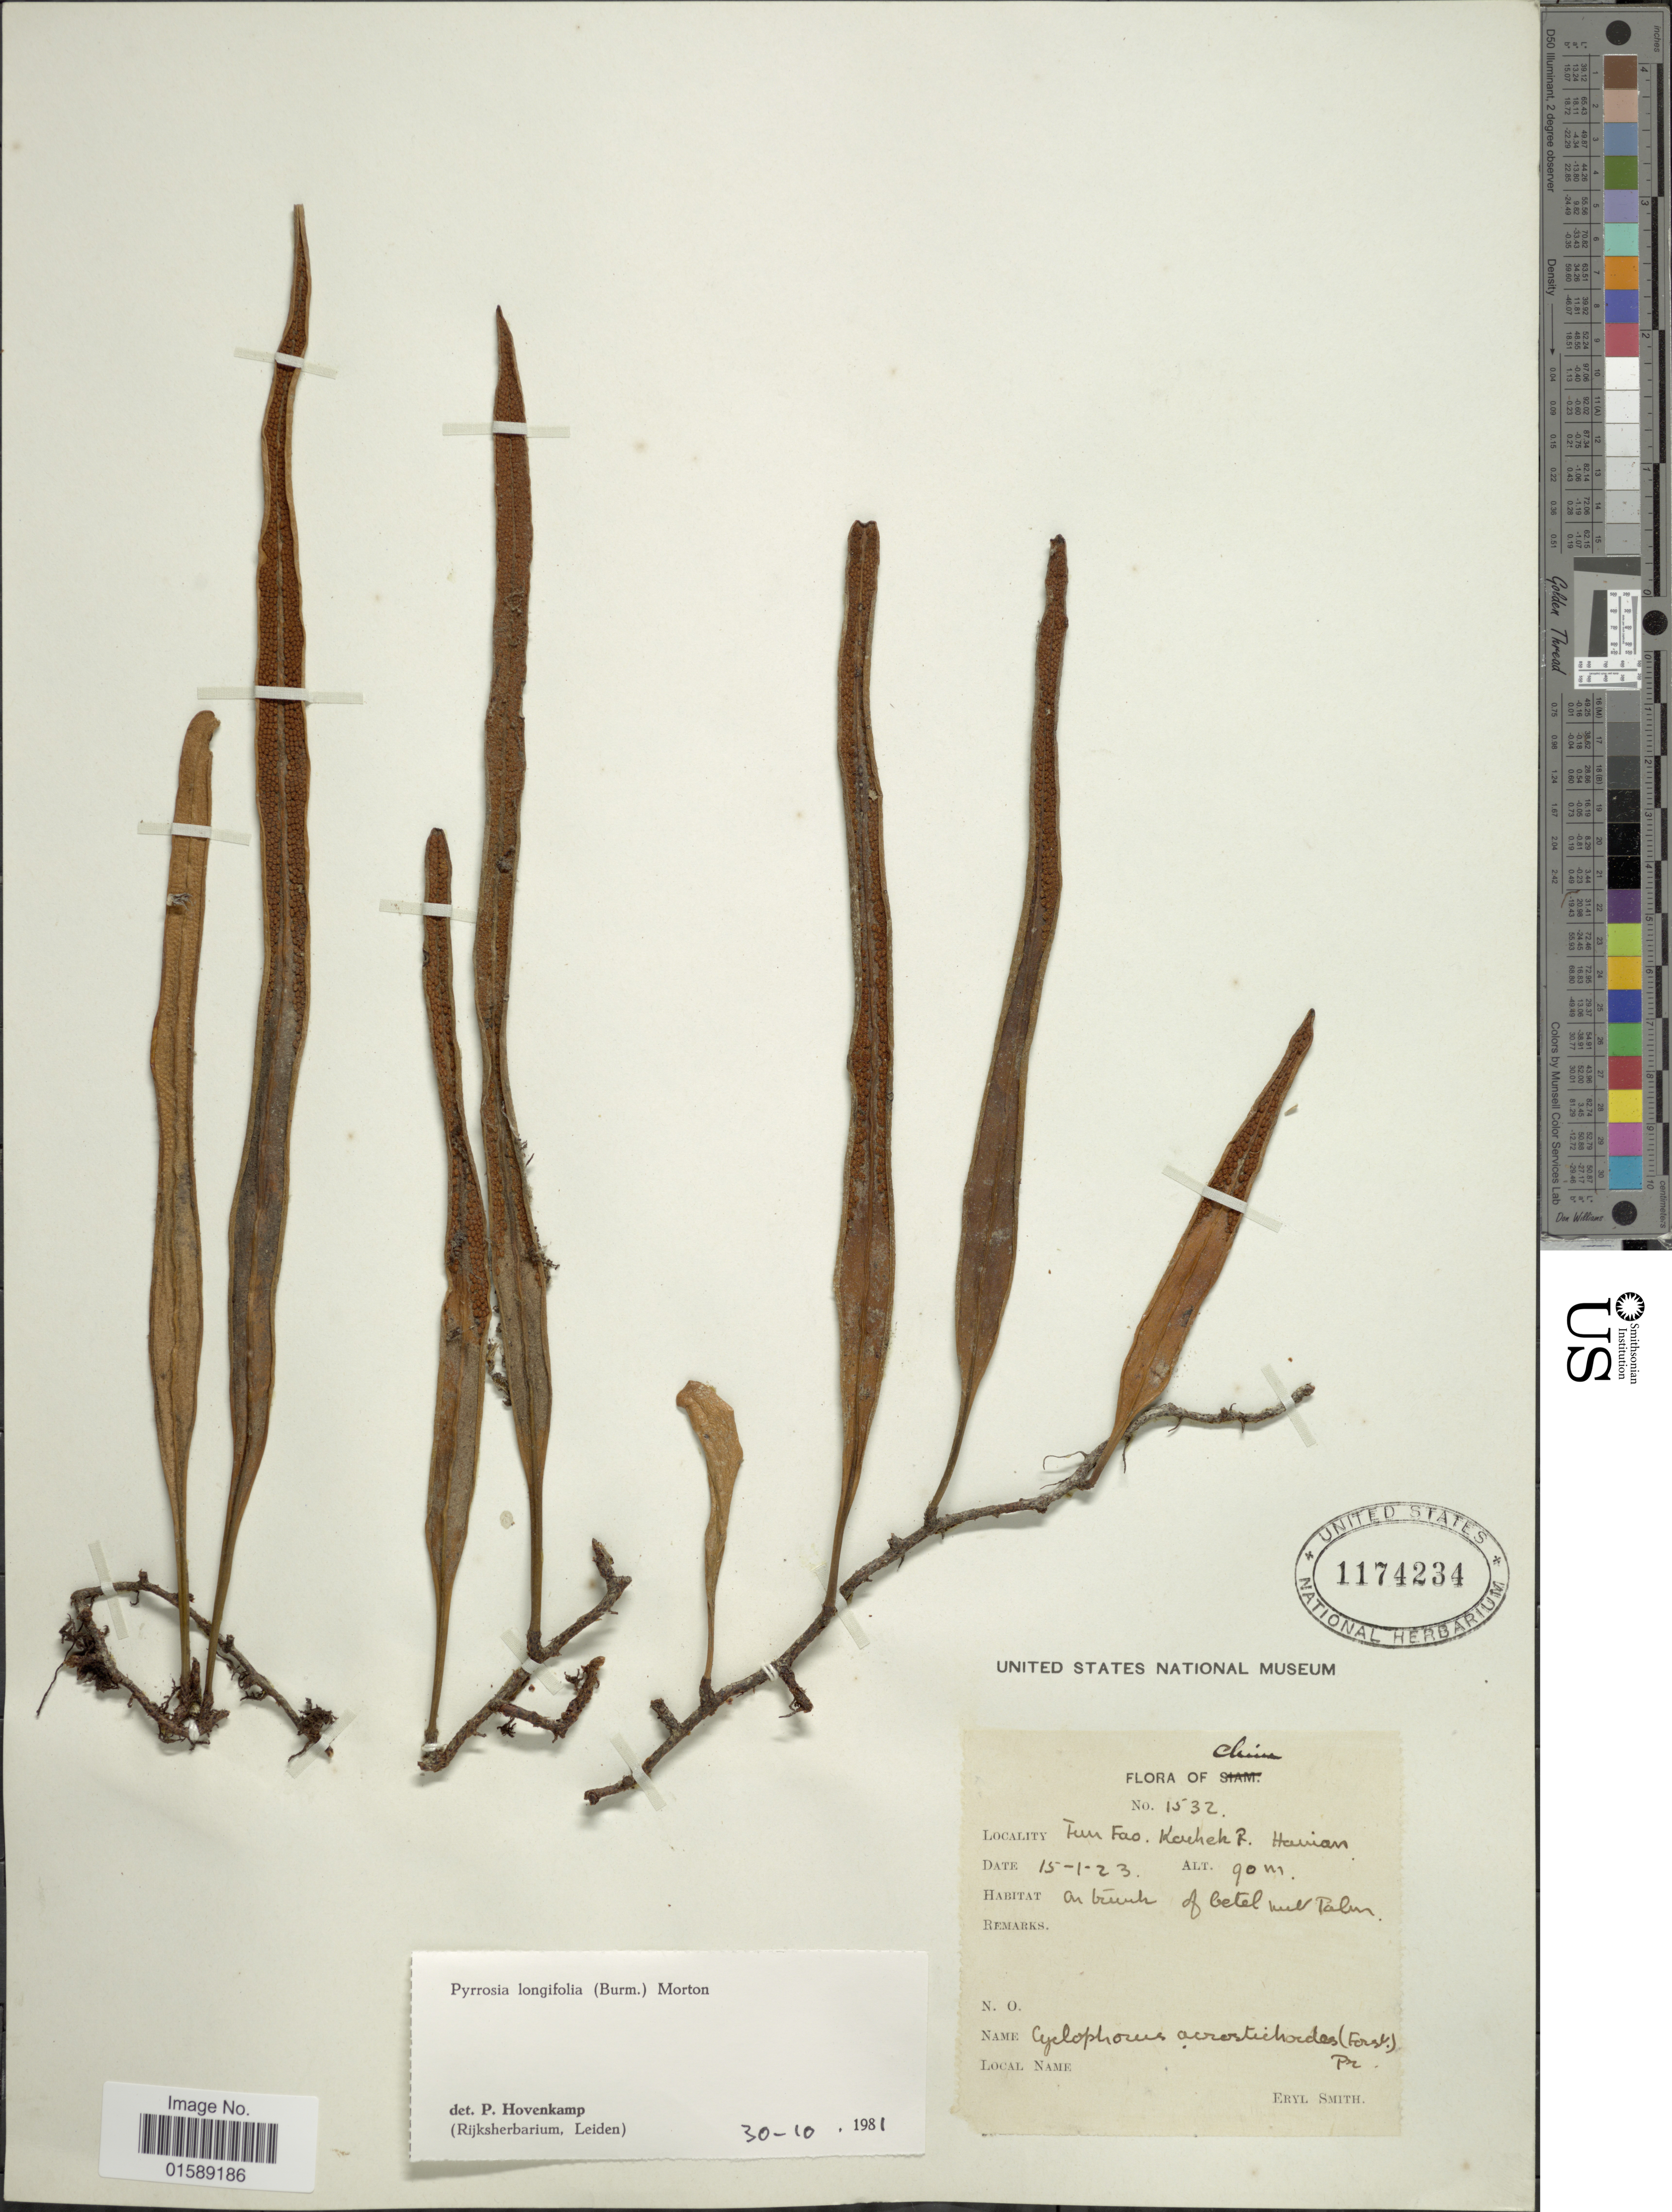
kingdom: Plantae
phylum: Tracheophyta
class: Polypodiopsida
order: Polypodiales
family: Polypodiaceae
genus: Pyrrosia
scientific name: Pyrrosia longifolia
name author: (Burm. f.) C.V. Morton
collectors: C. E. Smith Jr.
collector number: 1532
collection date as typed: Transcribed d/m/y: 15/1/23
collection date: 1923-01-15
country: China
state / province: Hainan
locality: Tum Fao, Kachek R.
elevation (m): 90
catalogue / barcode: US 1174234